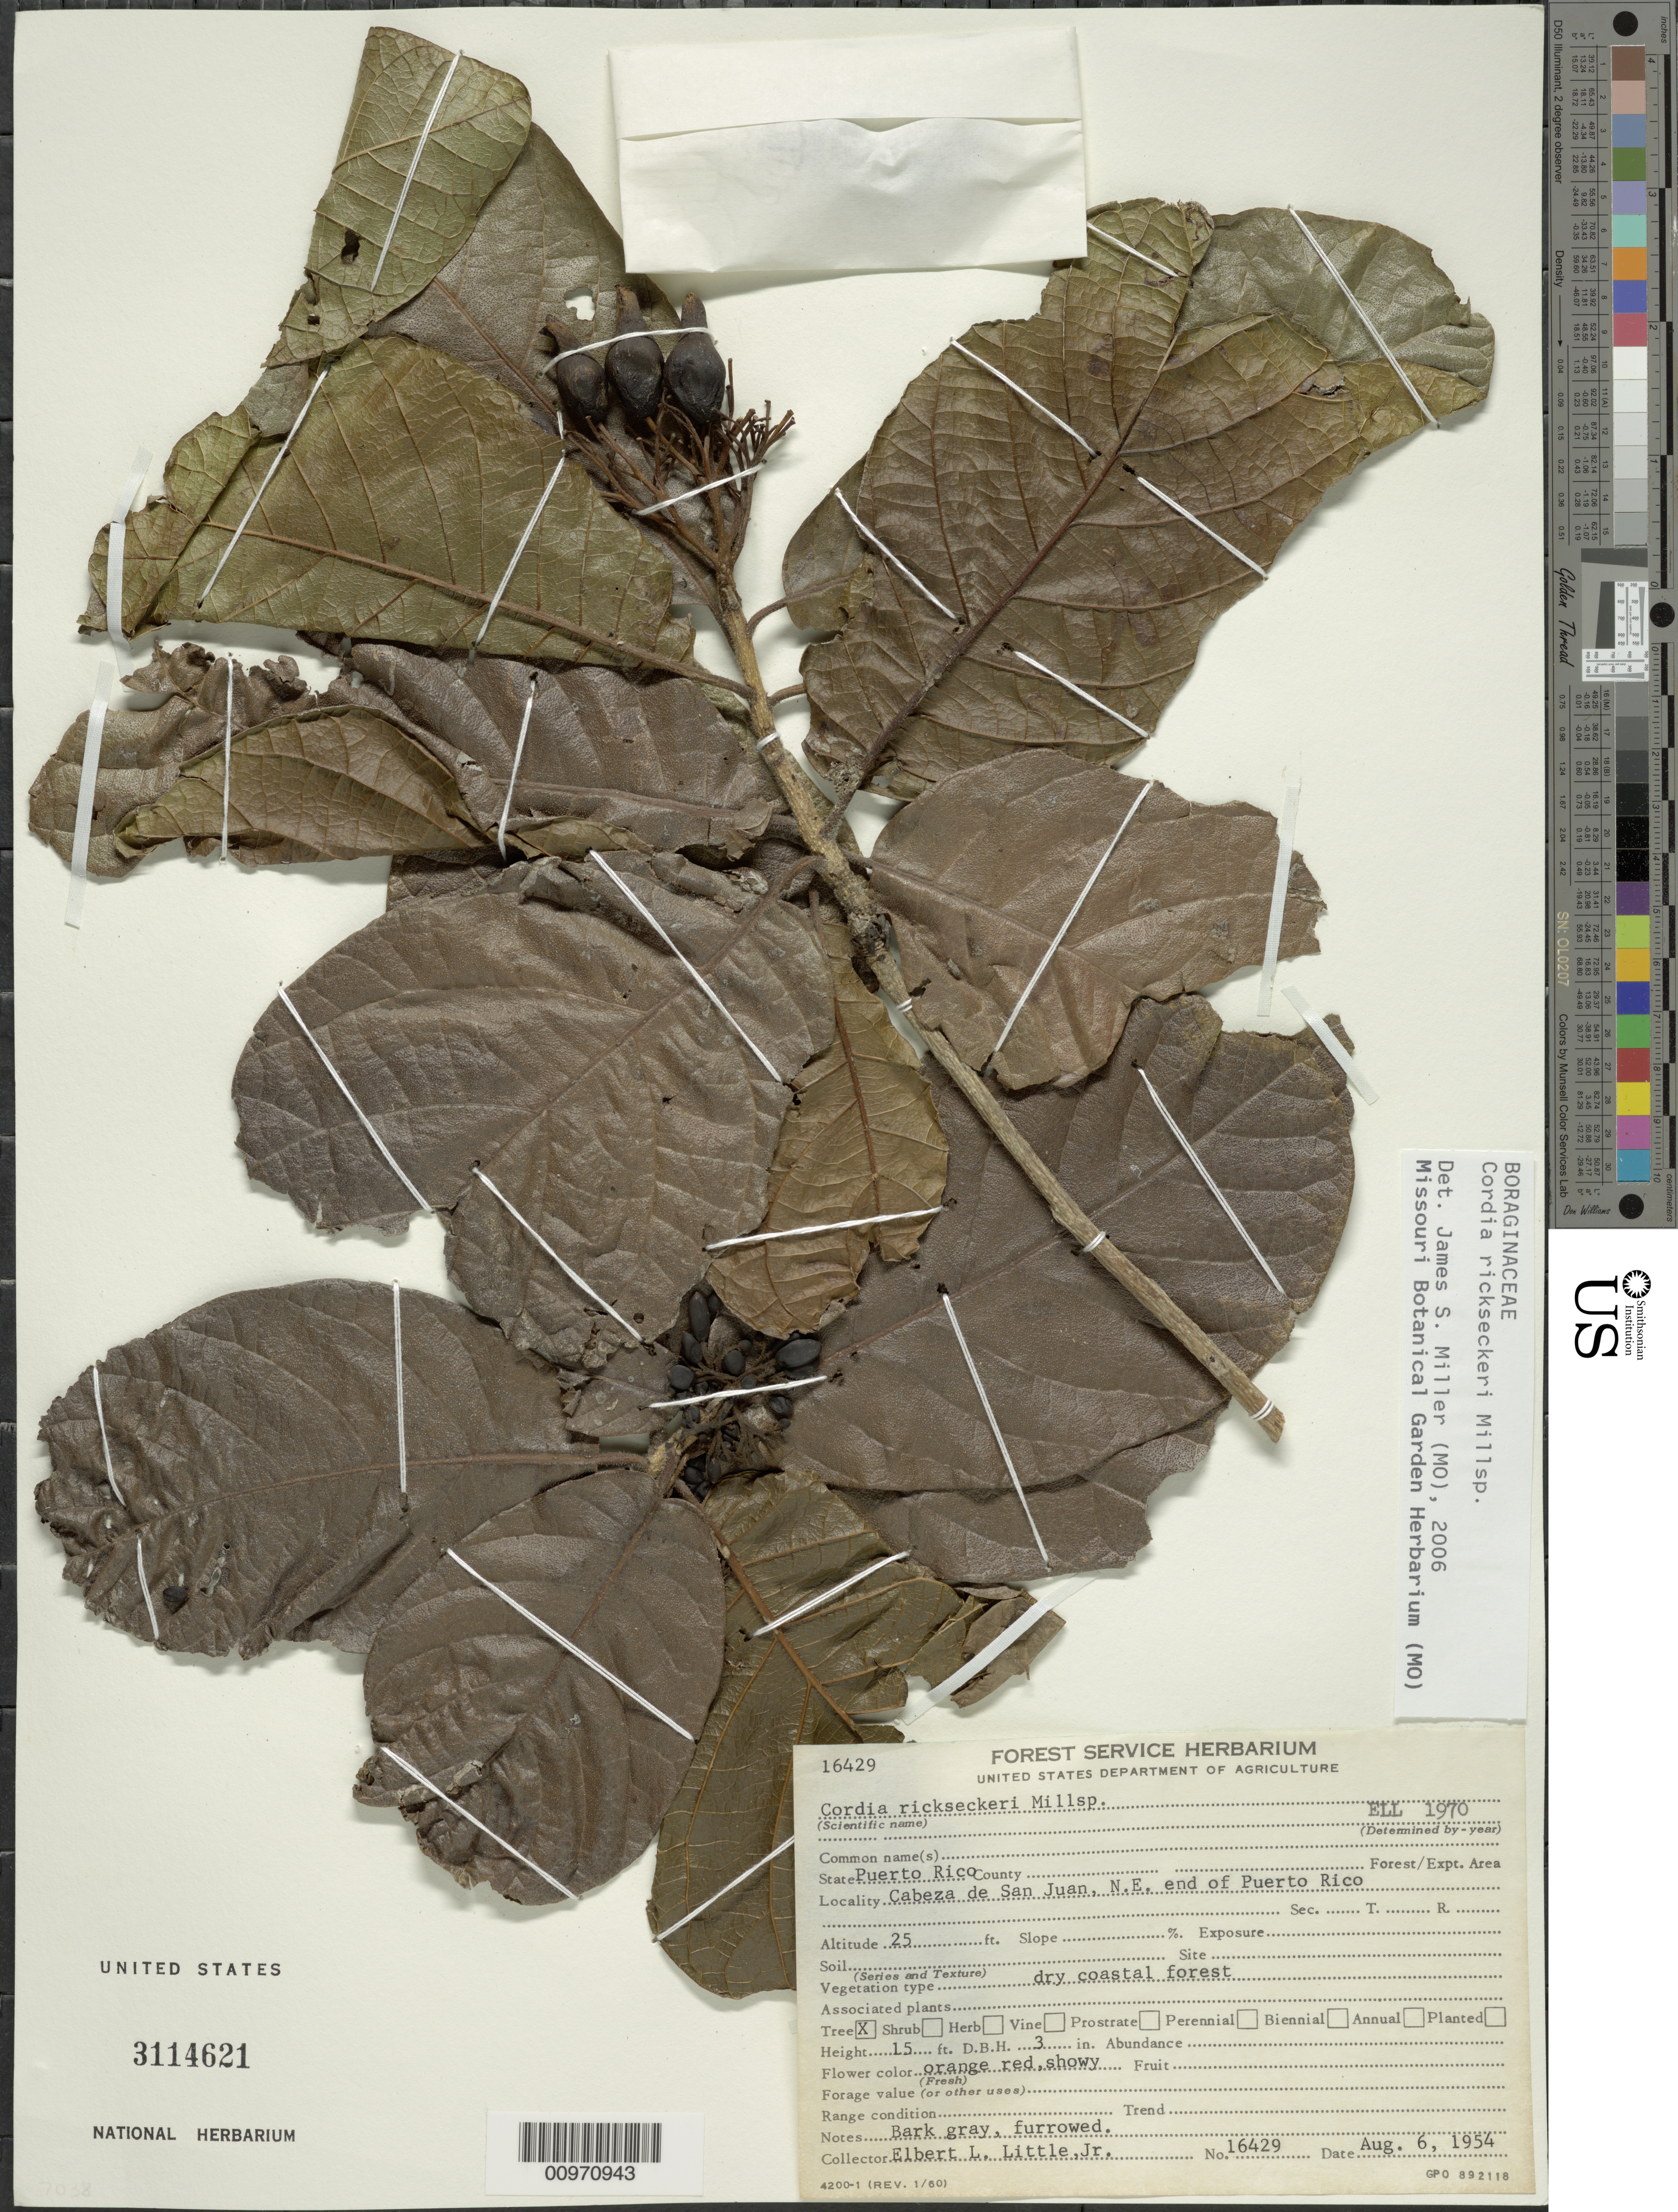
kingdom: Plantae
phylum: Tracheophyta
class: Magnoliopsida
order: Boraginales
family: Cordiaceae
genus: Cordia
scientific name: Cordia rickseckeri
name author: Millsp.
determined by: Miller, James S., (MO), Missouri Botanical Garden (UNITED STATES)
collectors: E. L. Little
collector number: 16429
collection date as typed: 06 Aug 1954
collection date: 1954-08-06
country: Puerto Rico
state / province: San Juan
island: Puerto Rico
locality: Cabeza de San Juan, NE end of Puerto Rico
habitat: Dry coastal forest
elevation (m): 8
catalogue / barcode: US 3114621